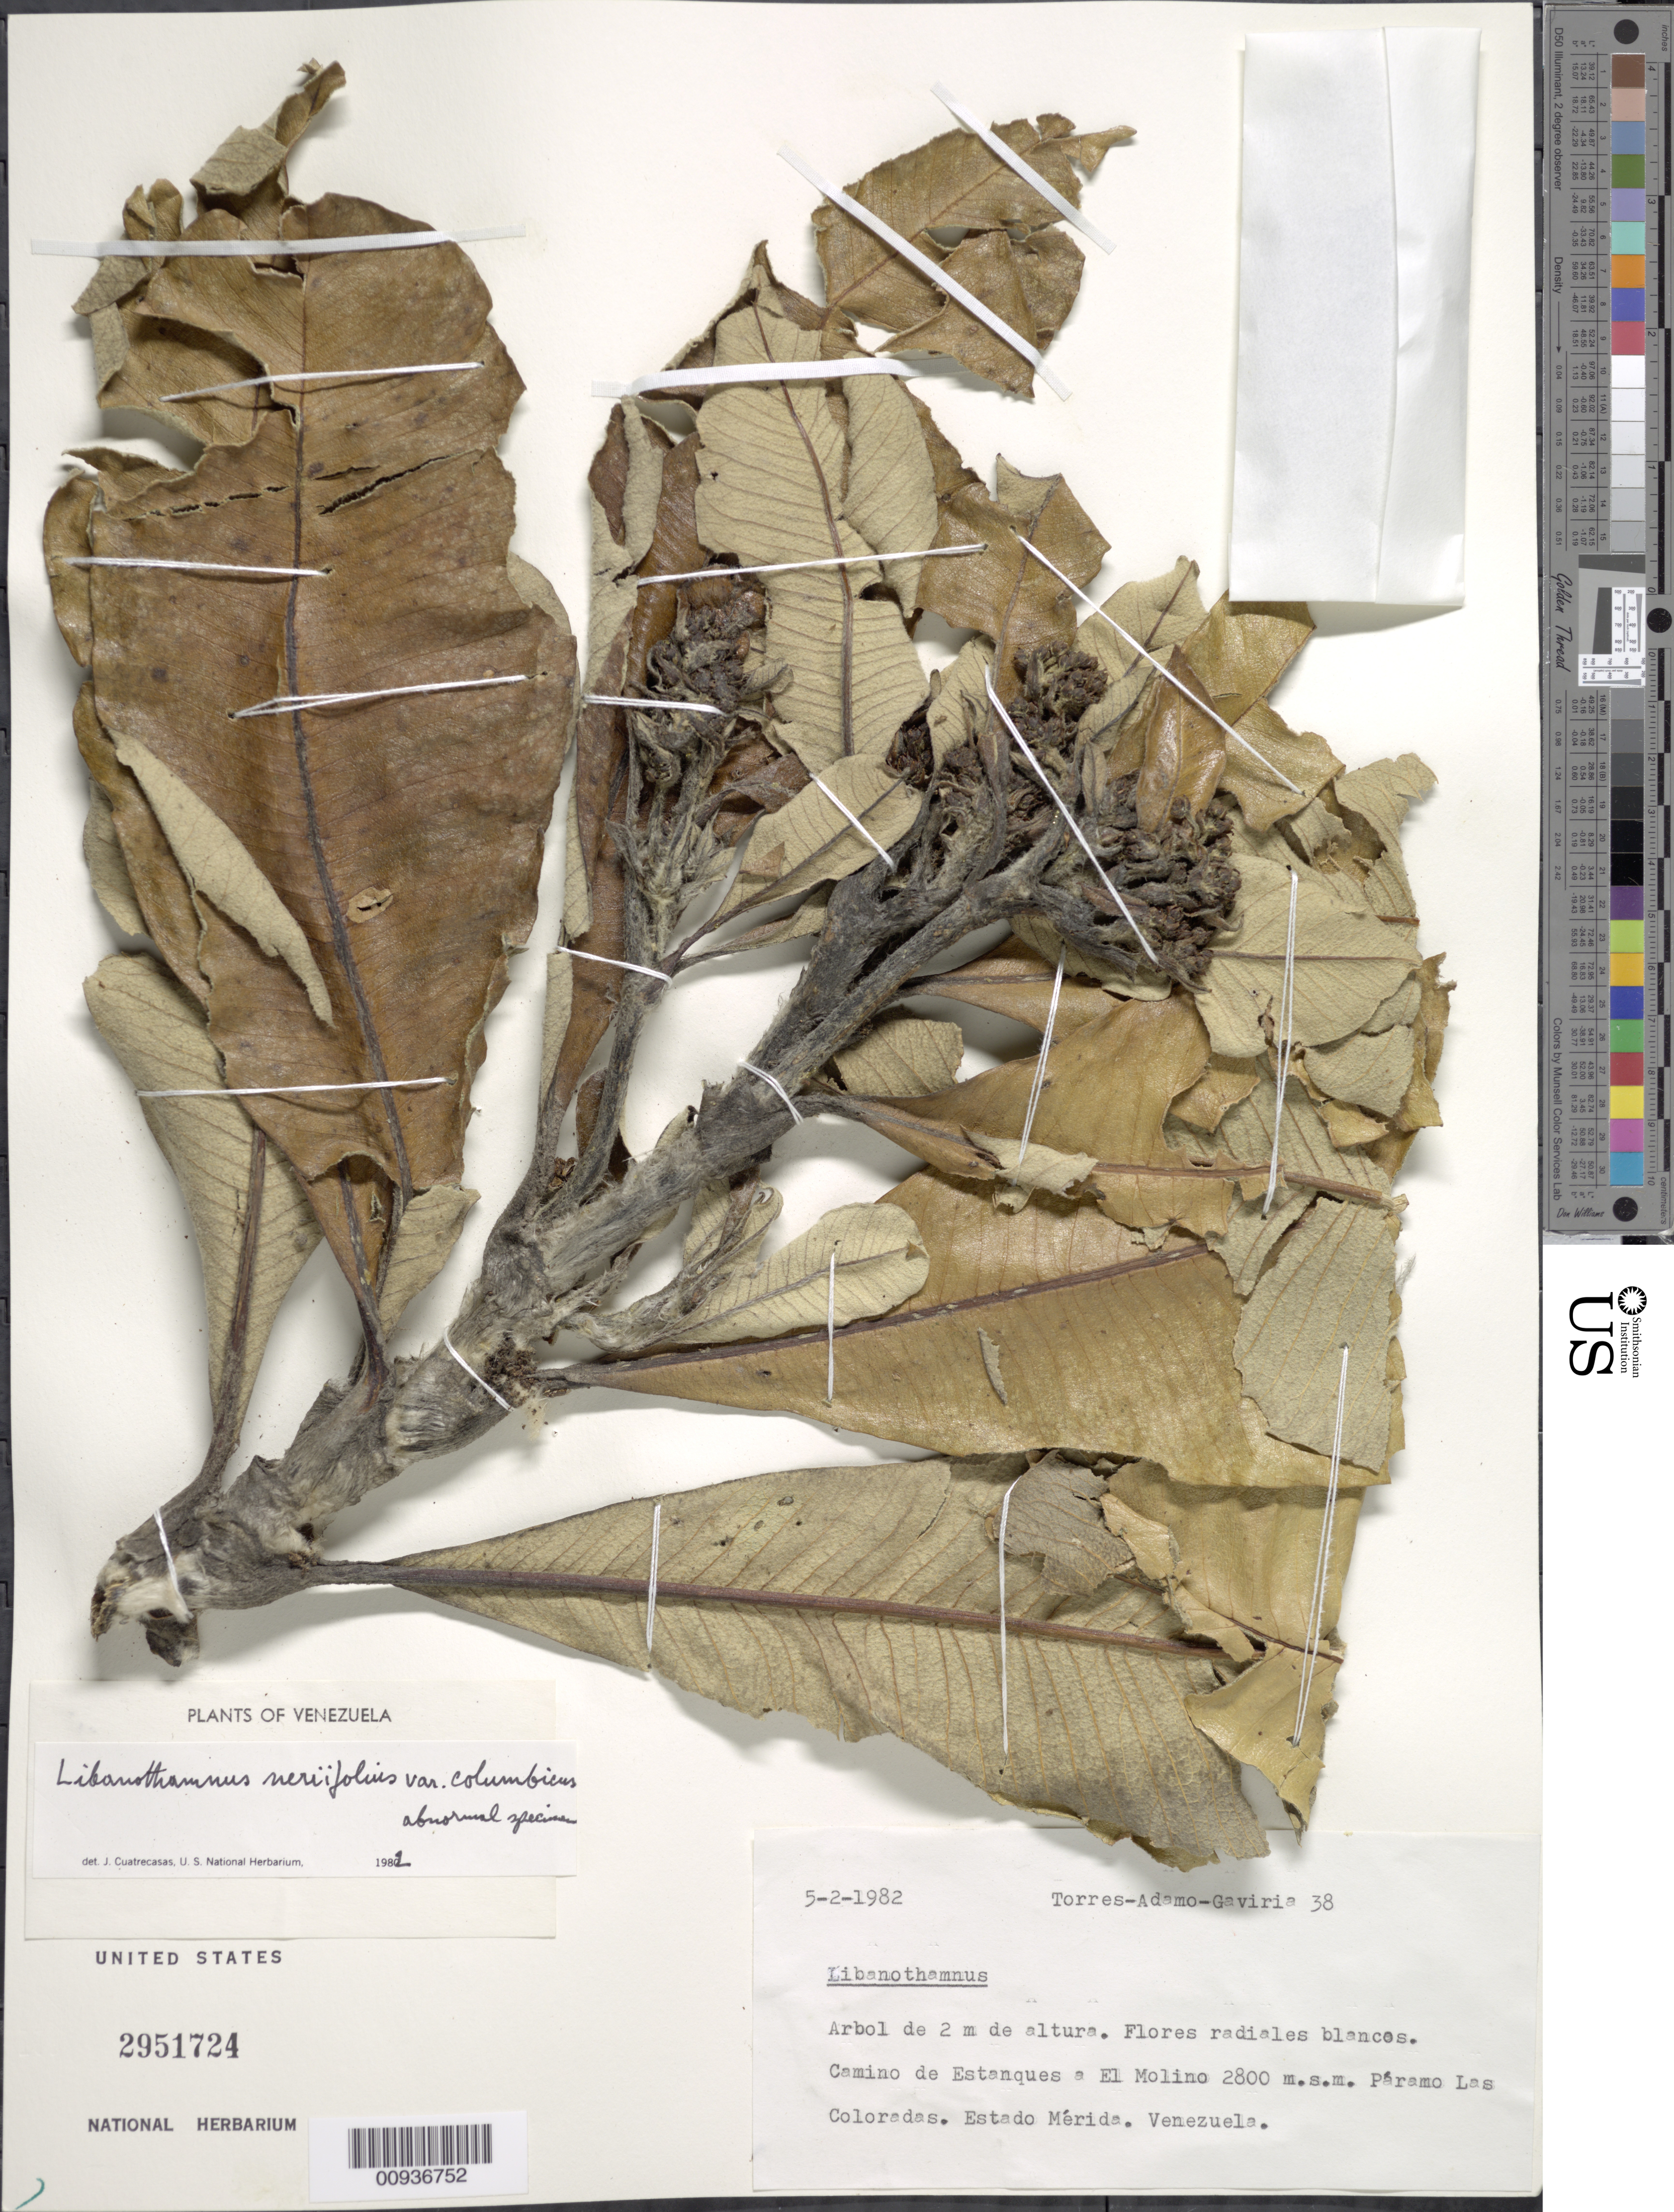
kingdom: Plantae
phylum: Tracheophyta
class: Magnoliopsida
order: Asterales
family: Asteraceae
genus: Libanothamnus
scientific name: Libanothamnus neriifolius var. columbicus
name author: (Cuatrec.) Cuatrec.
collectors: F. Torres, G. Adamo & J. Gaviria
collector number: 38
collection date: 1982-02-05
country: Venezuela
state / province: Mérida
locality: Páramo de Las Coloradas. Camino de Estanques A El Molino.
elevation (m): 2800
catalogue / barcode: US 2951724